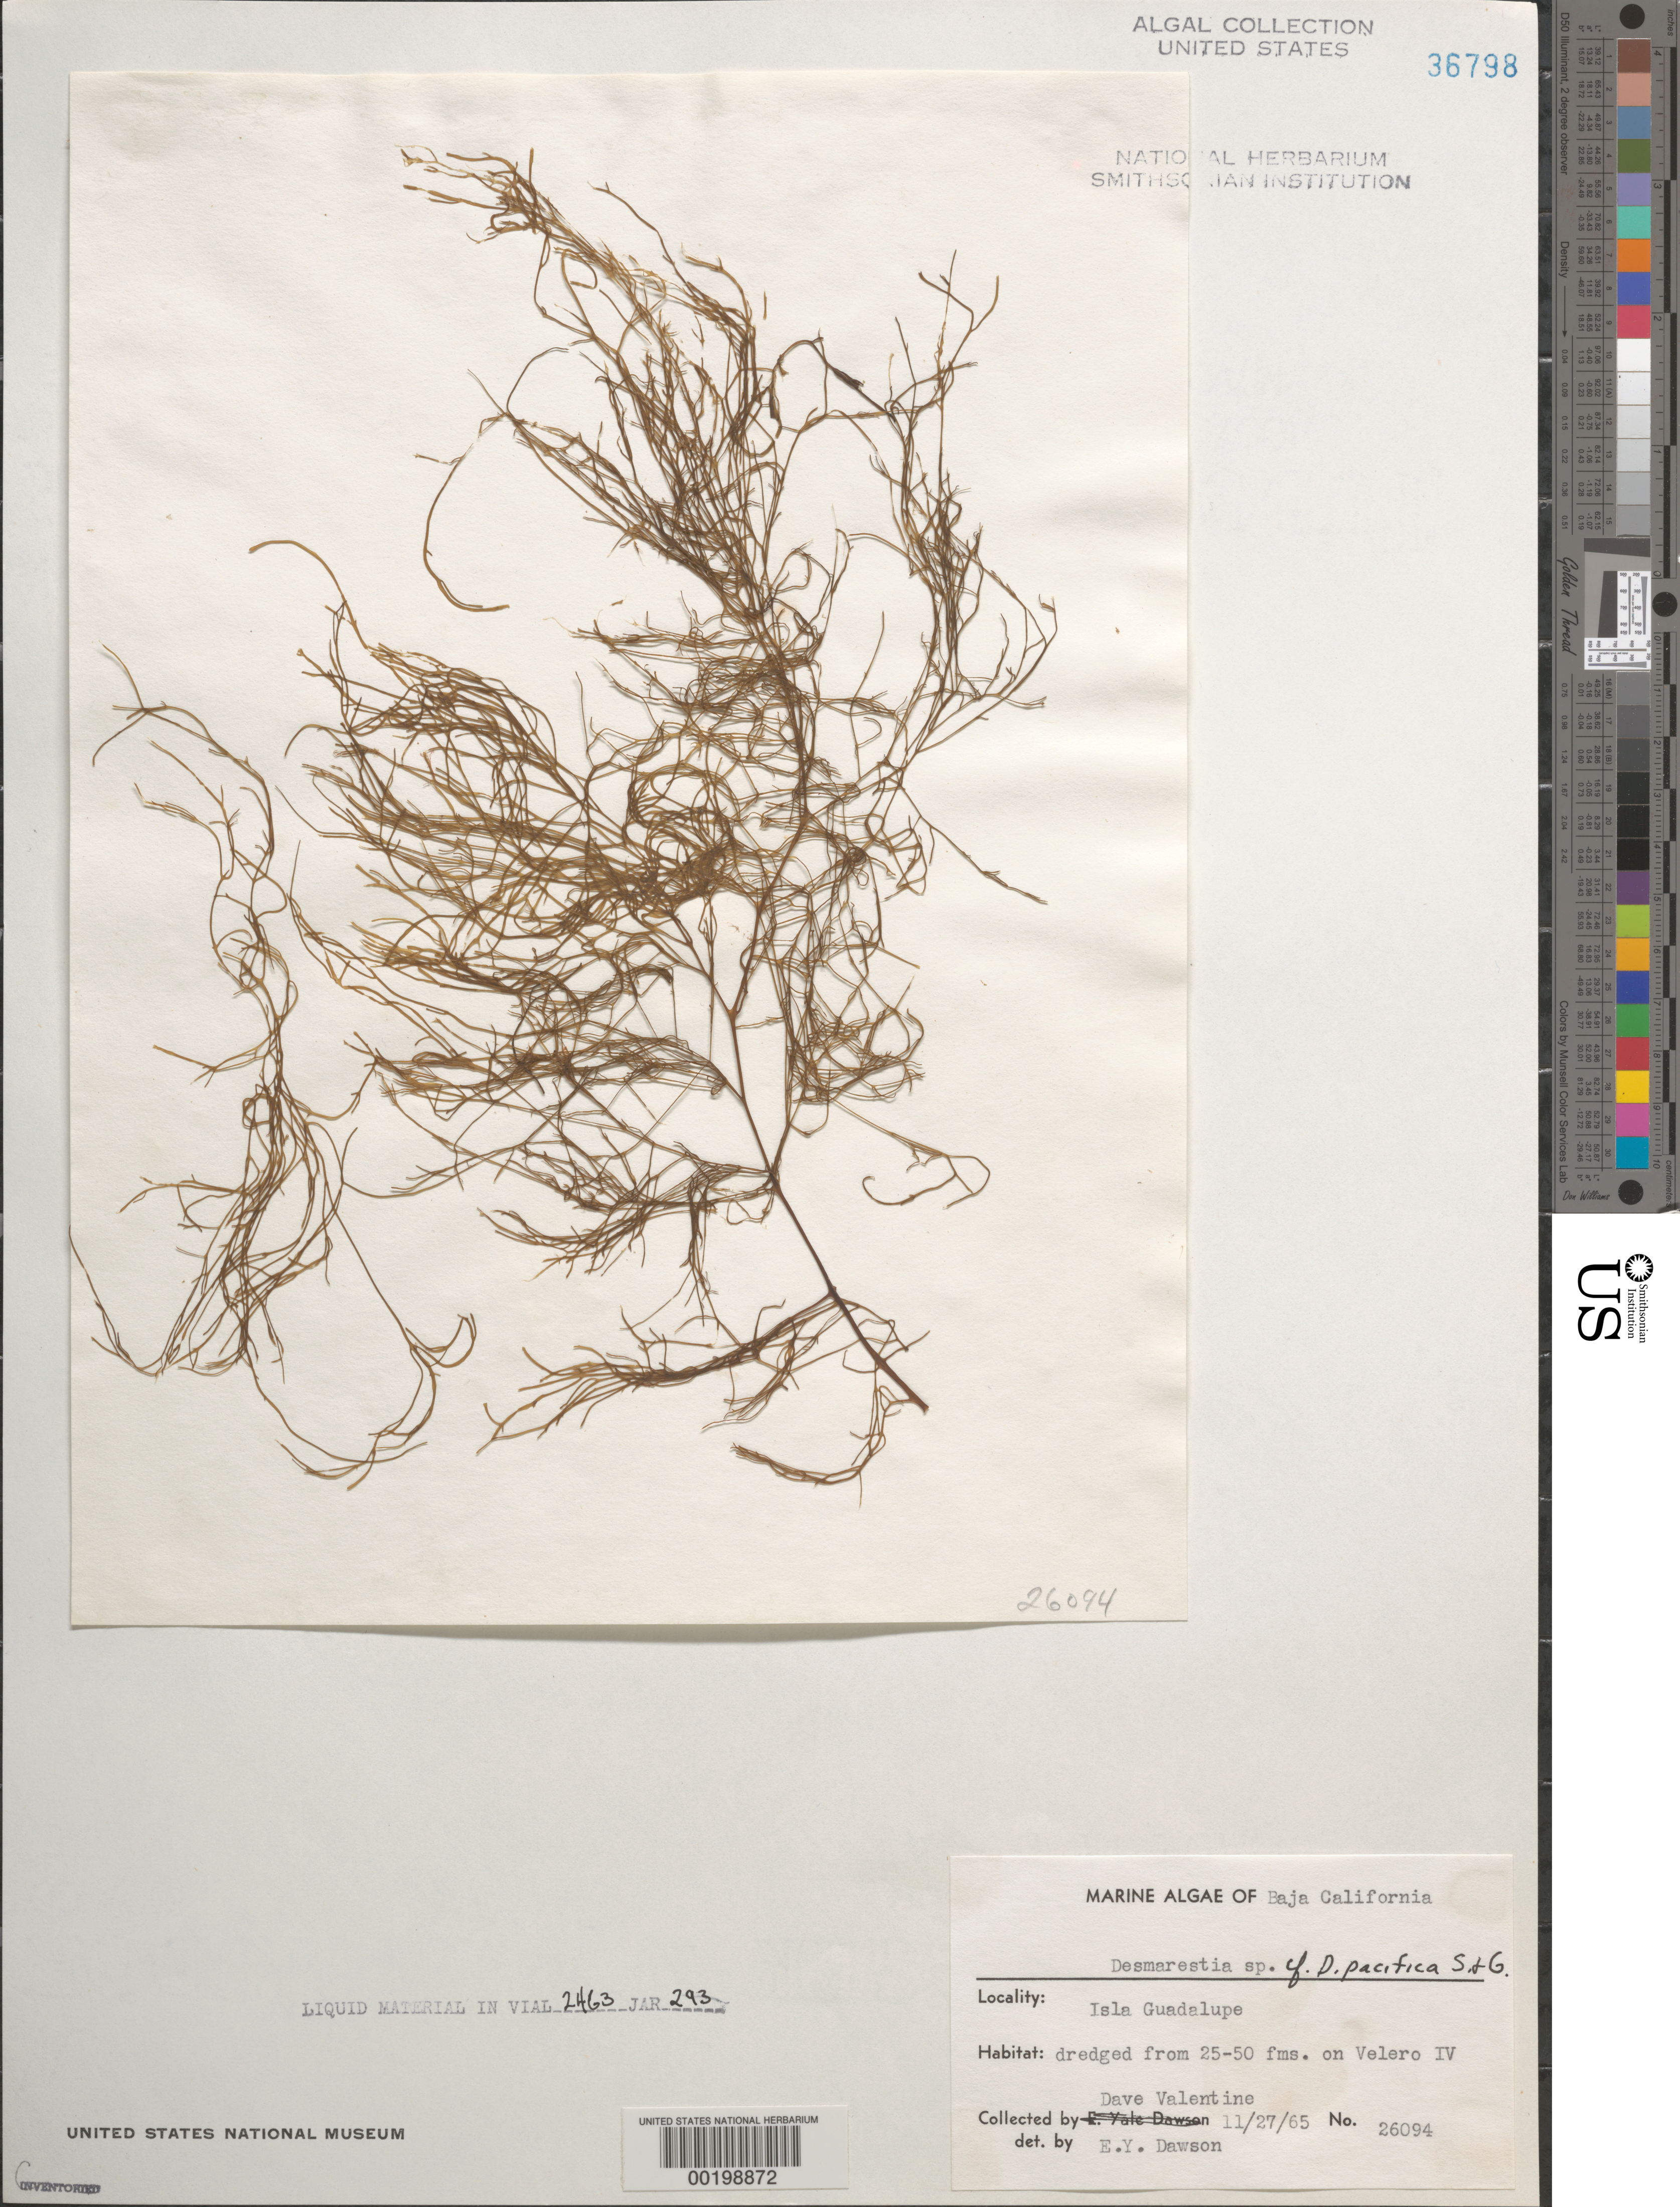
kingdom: Chromista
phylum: Ochrophyta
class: Phaeophyceae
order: Desmarestiales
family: Desmarestiaceae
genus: Desmarestia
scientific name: Desmarestia viridis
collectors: D. Valentine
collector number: EYD 26094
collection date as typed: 27 Nov 1965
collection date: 1965-11-27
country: Mexico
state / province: Baja California Norte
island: Isla Guadalupe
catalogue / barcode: US 36798